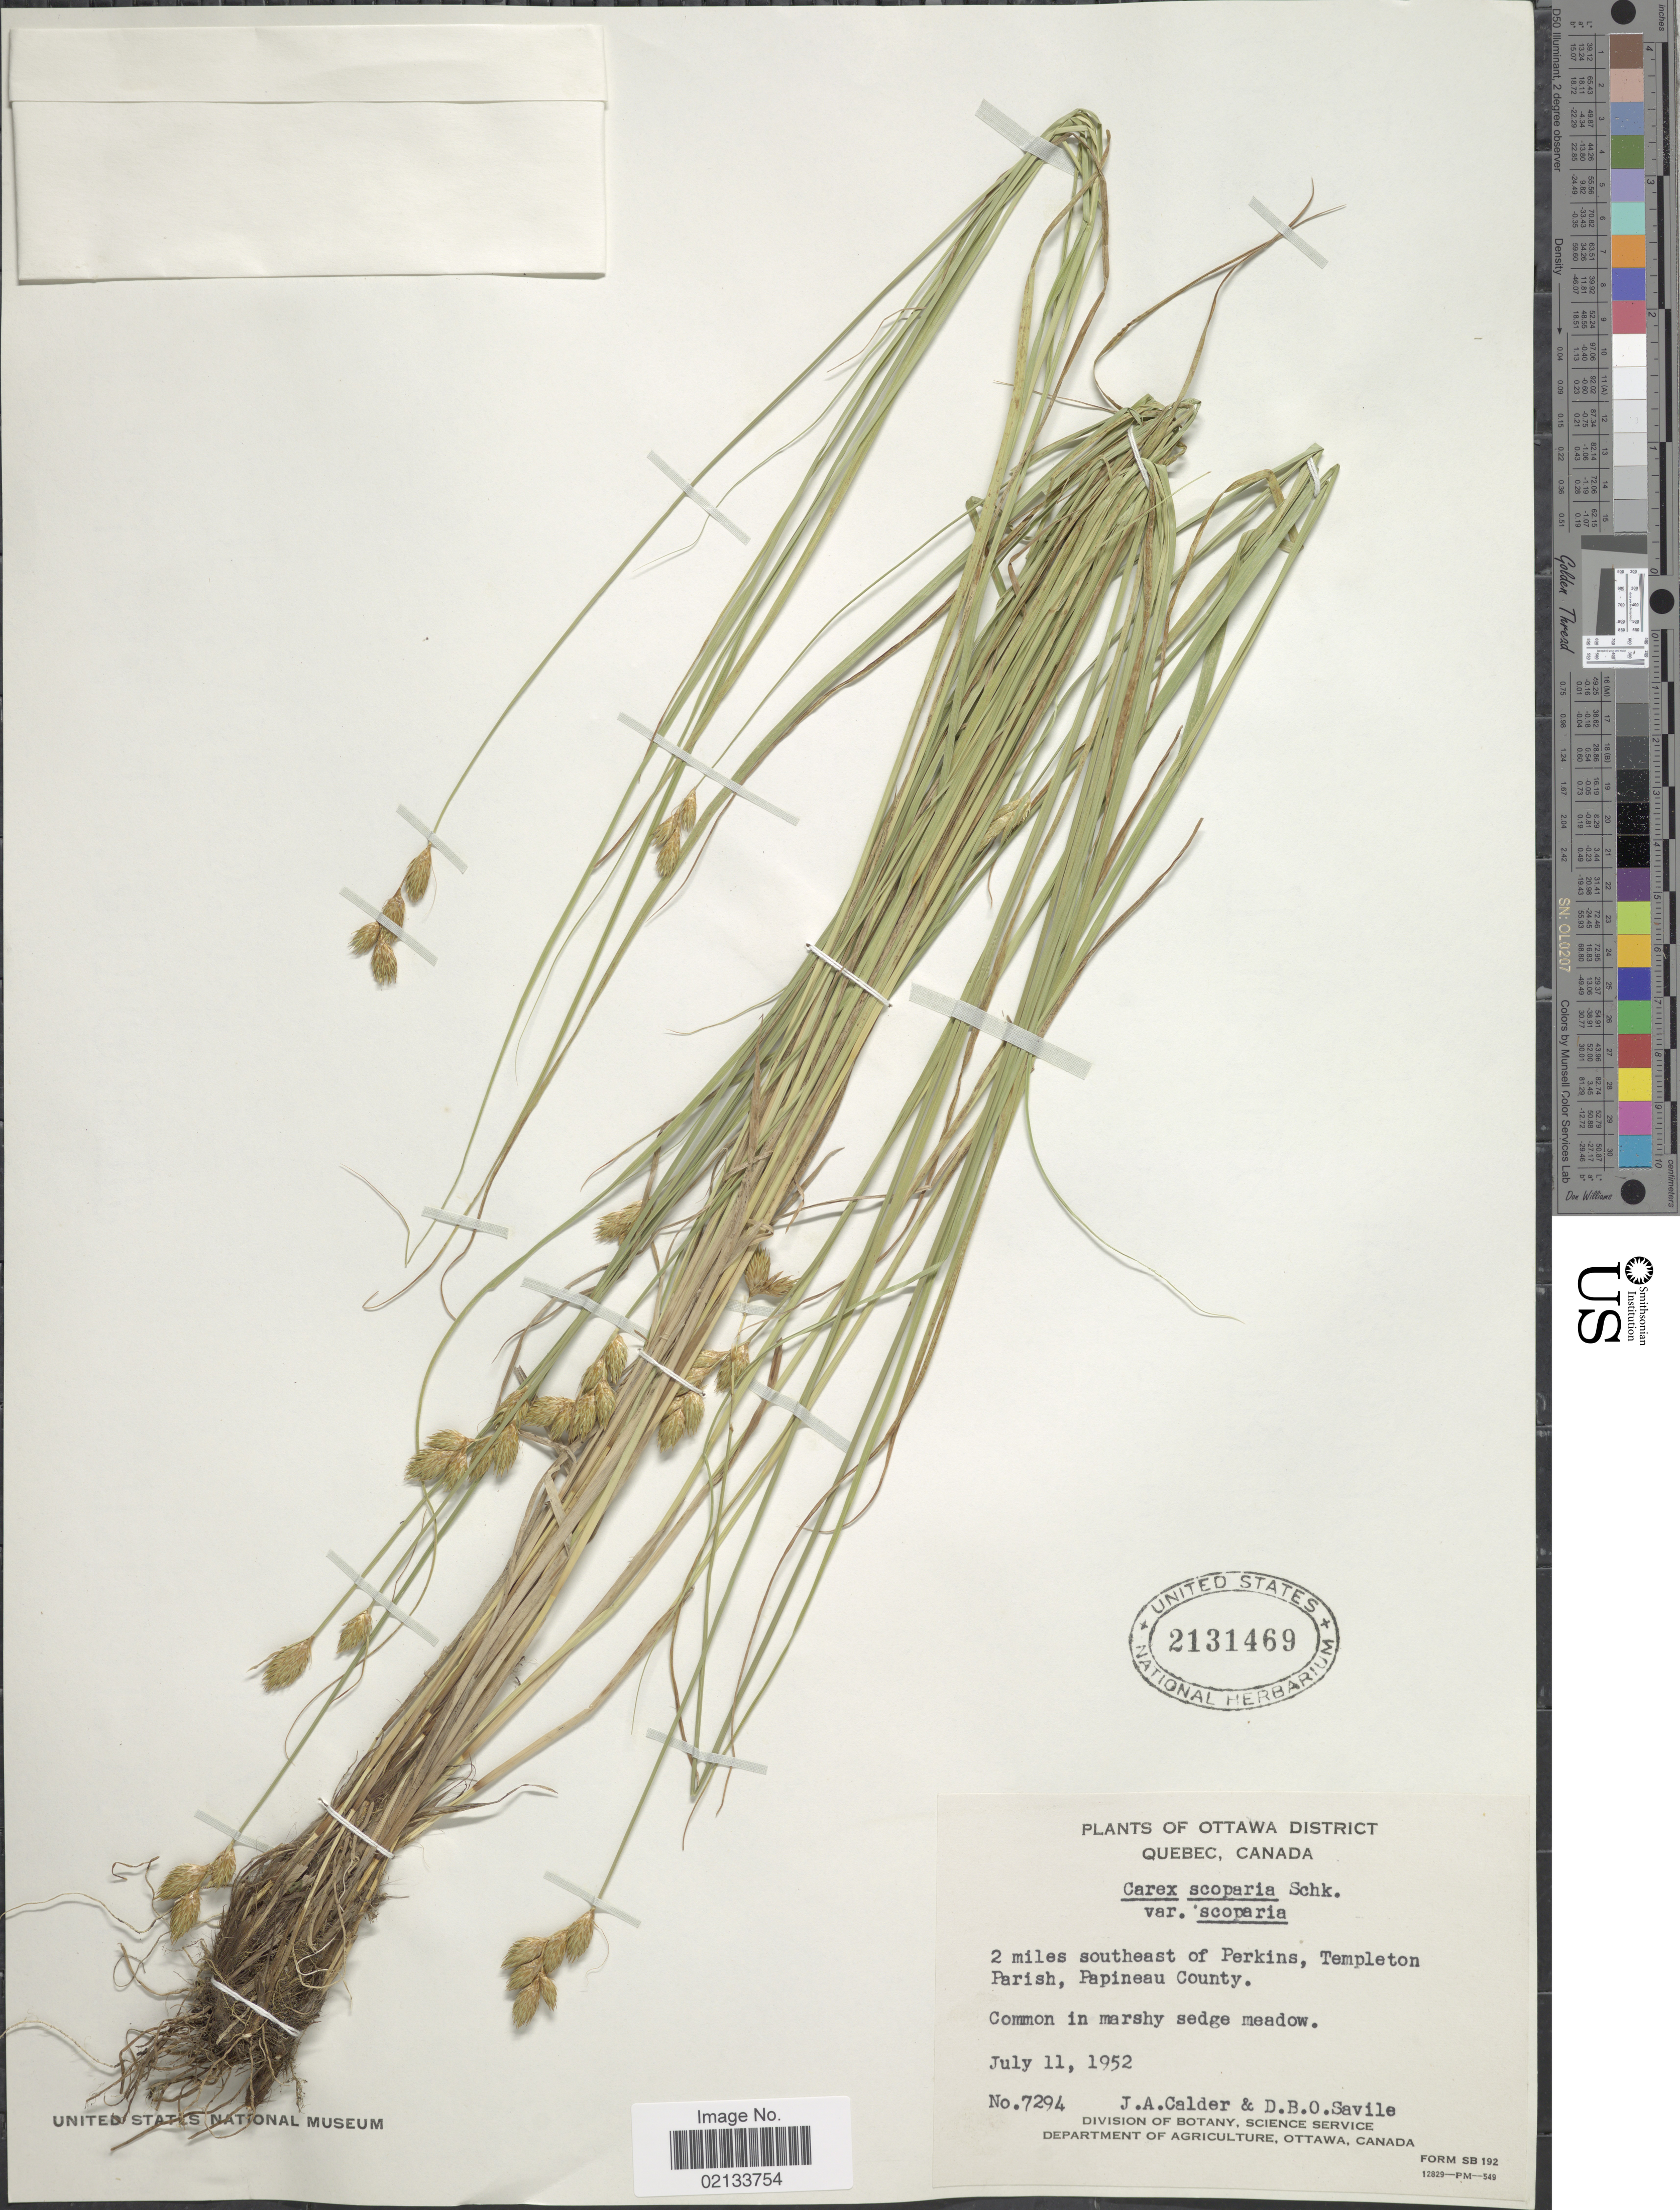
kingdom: Plantae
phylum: Tracheophyta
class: Liliopsida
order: Poales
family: Cyperaceae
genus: Carex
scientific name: Carex scoparia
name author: Schkuhr ex Willd.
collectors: J. A. Calder & D. Savile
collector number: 7294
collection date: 1952-07-11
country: Canada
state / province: Quebec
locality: Ottawa District, 2 miles southeast of Perkins, Templeton Parish, Papineau County, Common in marshy sedge meadow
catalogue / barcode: US 2131469